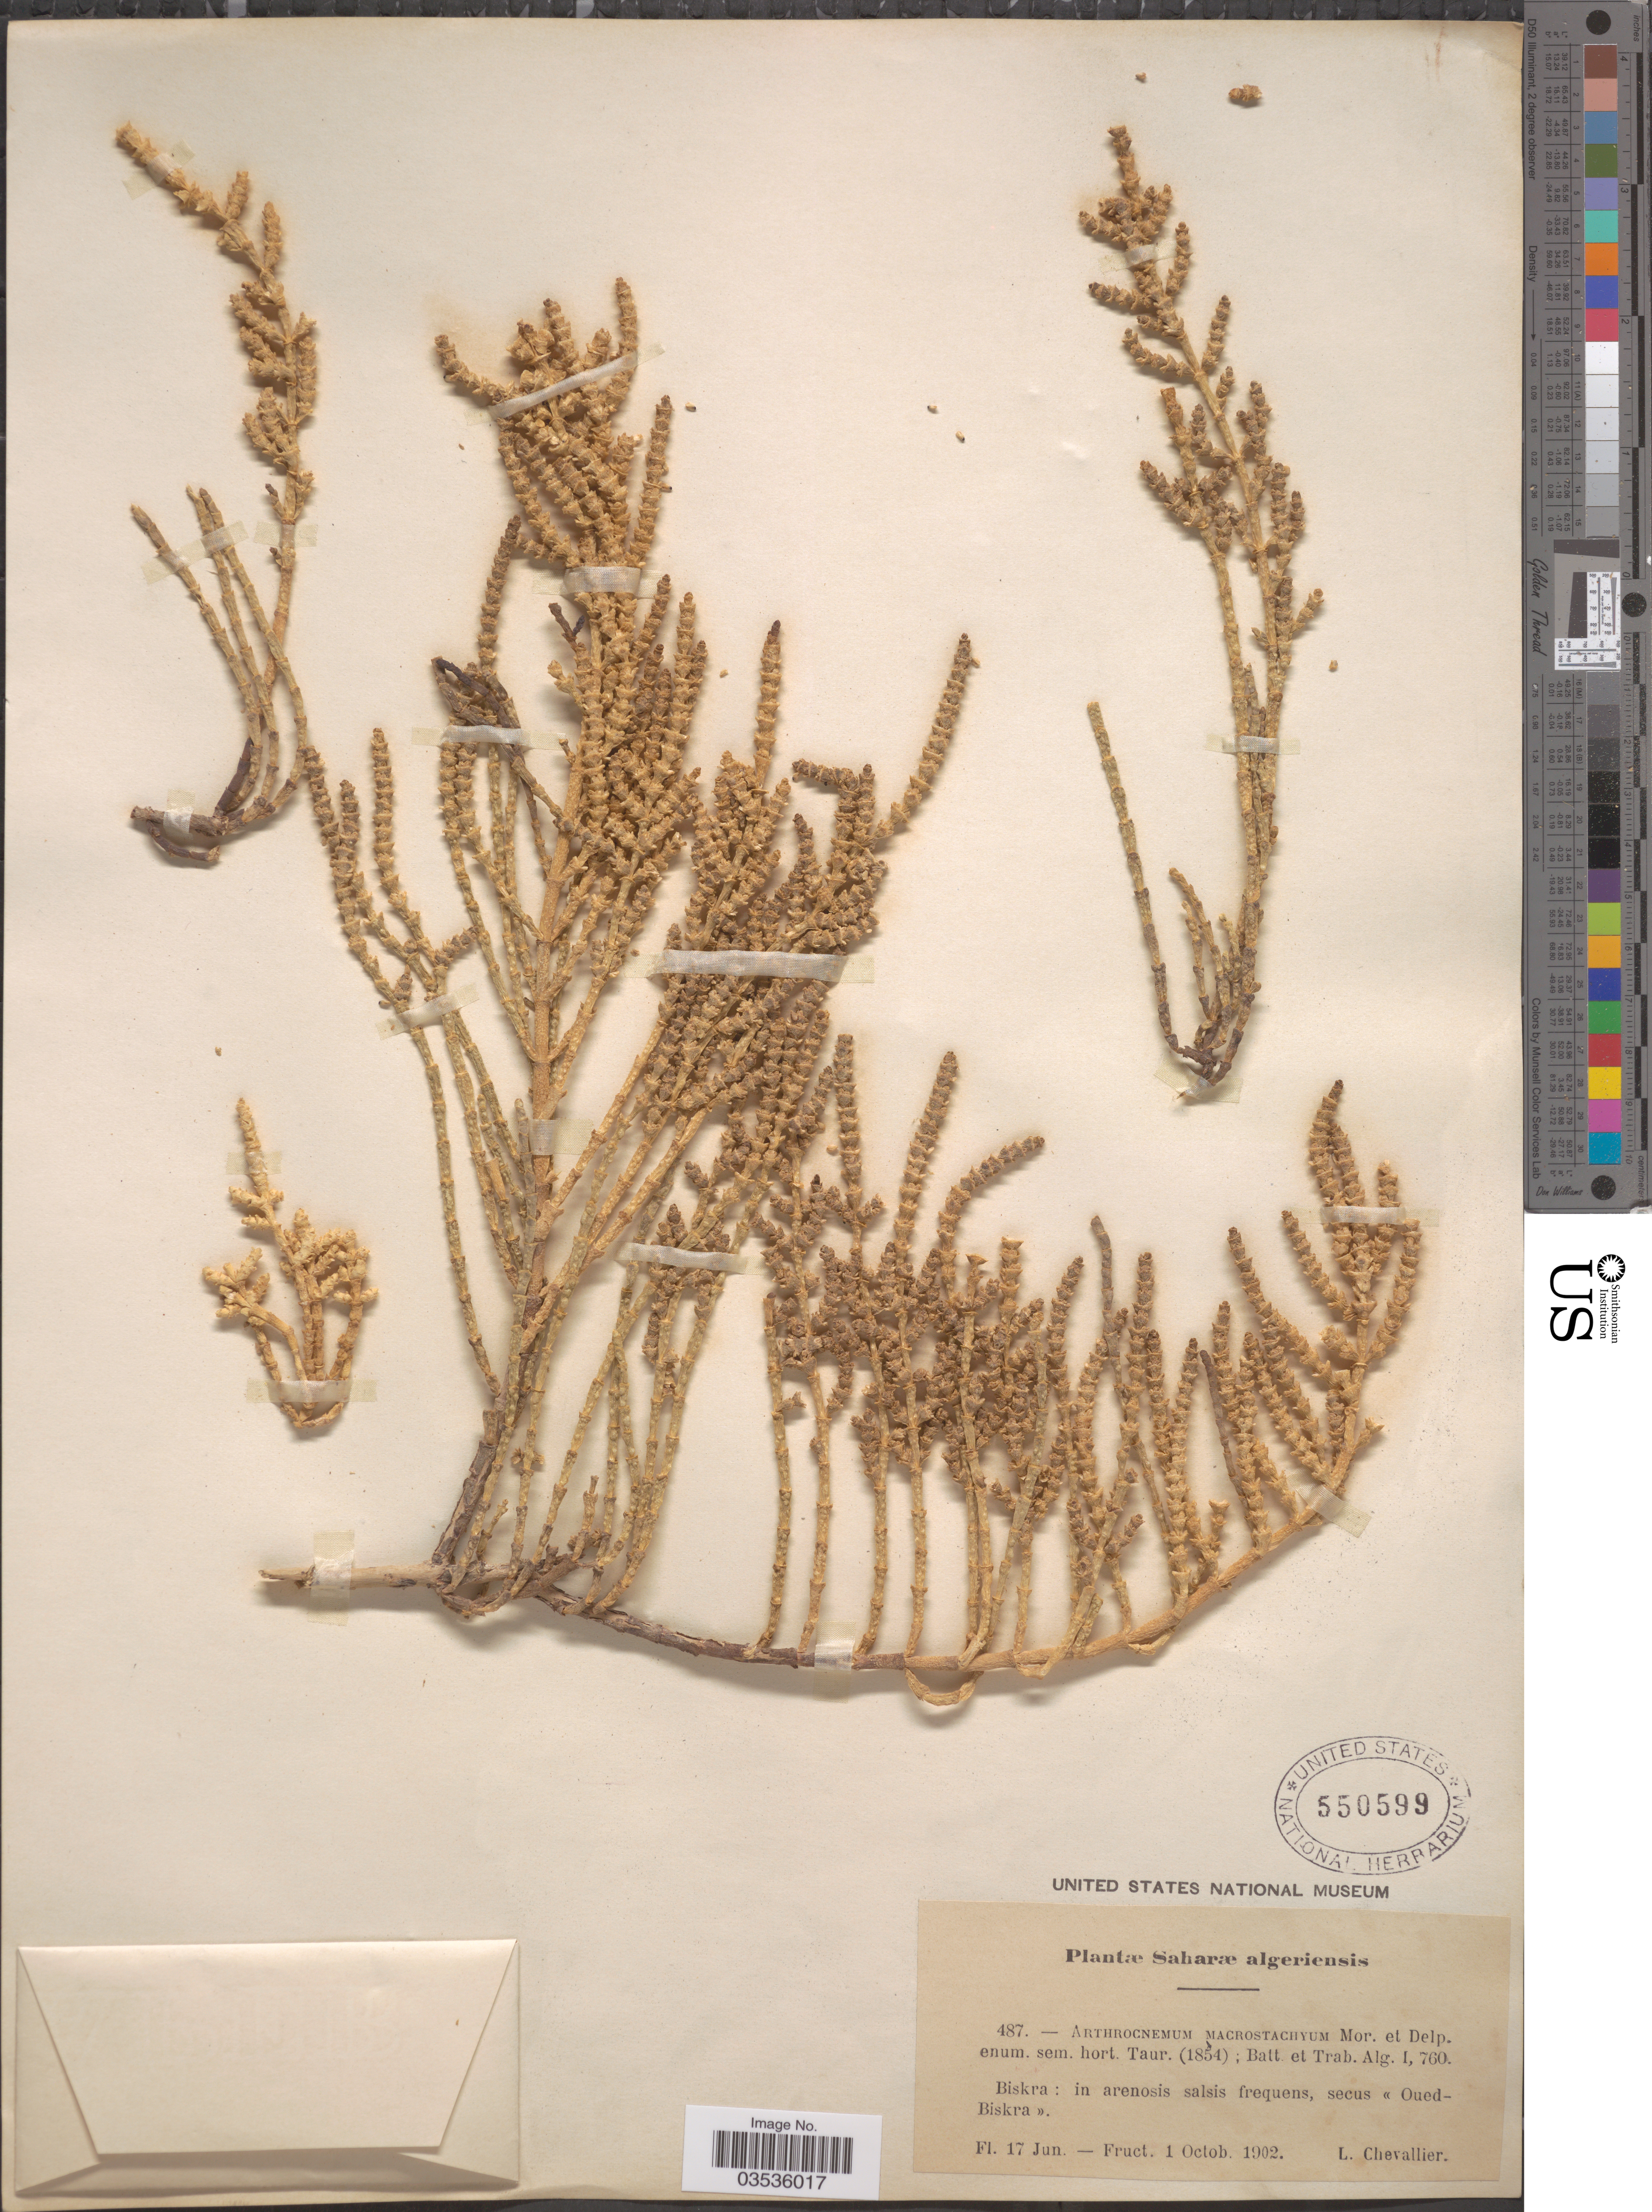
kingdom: Plantae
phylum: Tracheophyta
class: Magnoliopsida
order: Caryophyllales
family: Amaranthaceae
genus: Arthrocaulon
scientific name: Arthrocaulon macrostachyum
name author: (Moric.) Piirainen & G. Kadereit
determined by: Strong, Mark T., (BOT), Smithsonian Institution - National Museum of Natural History (UNITED STATES)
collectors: L. Chevallier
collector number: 487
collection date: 1902-06-17/1902-10-01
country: Algeria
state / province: Biskra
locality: Saharæ algeriensis. In arenosis salsis frequens, secus <<Oued-Biskra>>.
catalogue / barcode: US 550599